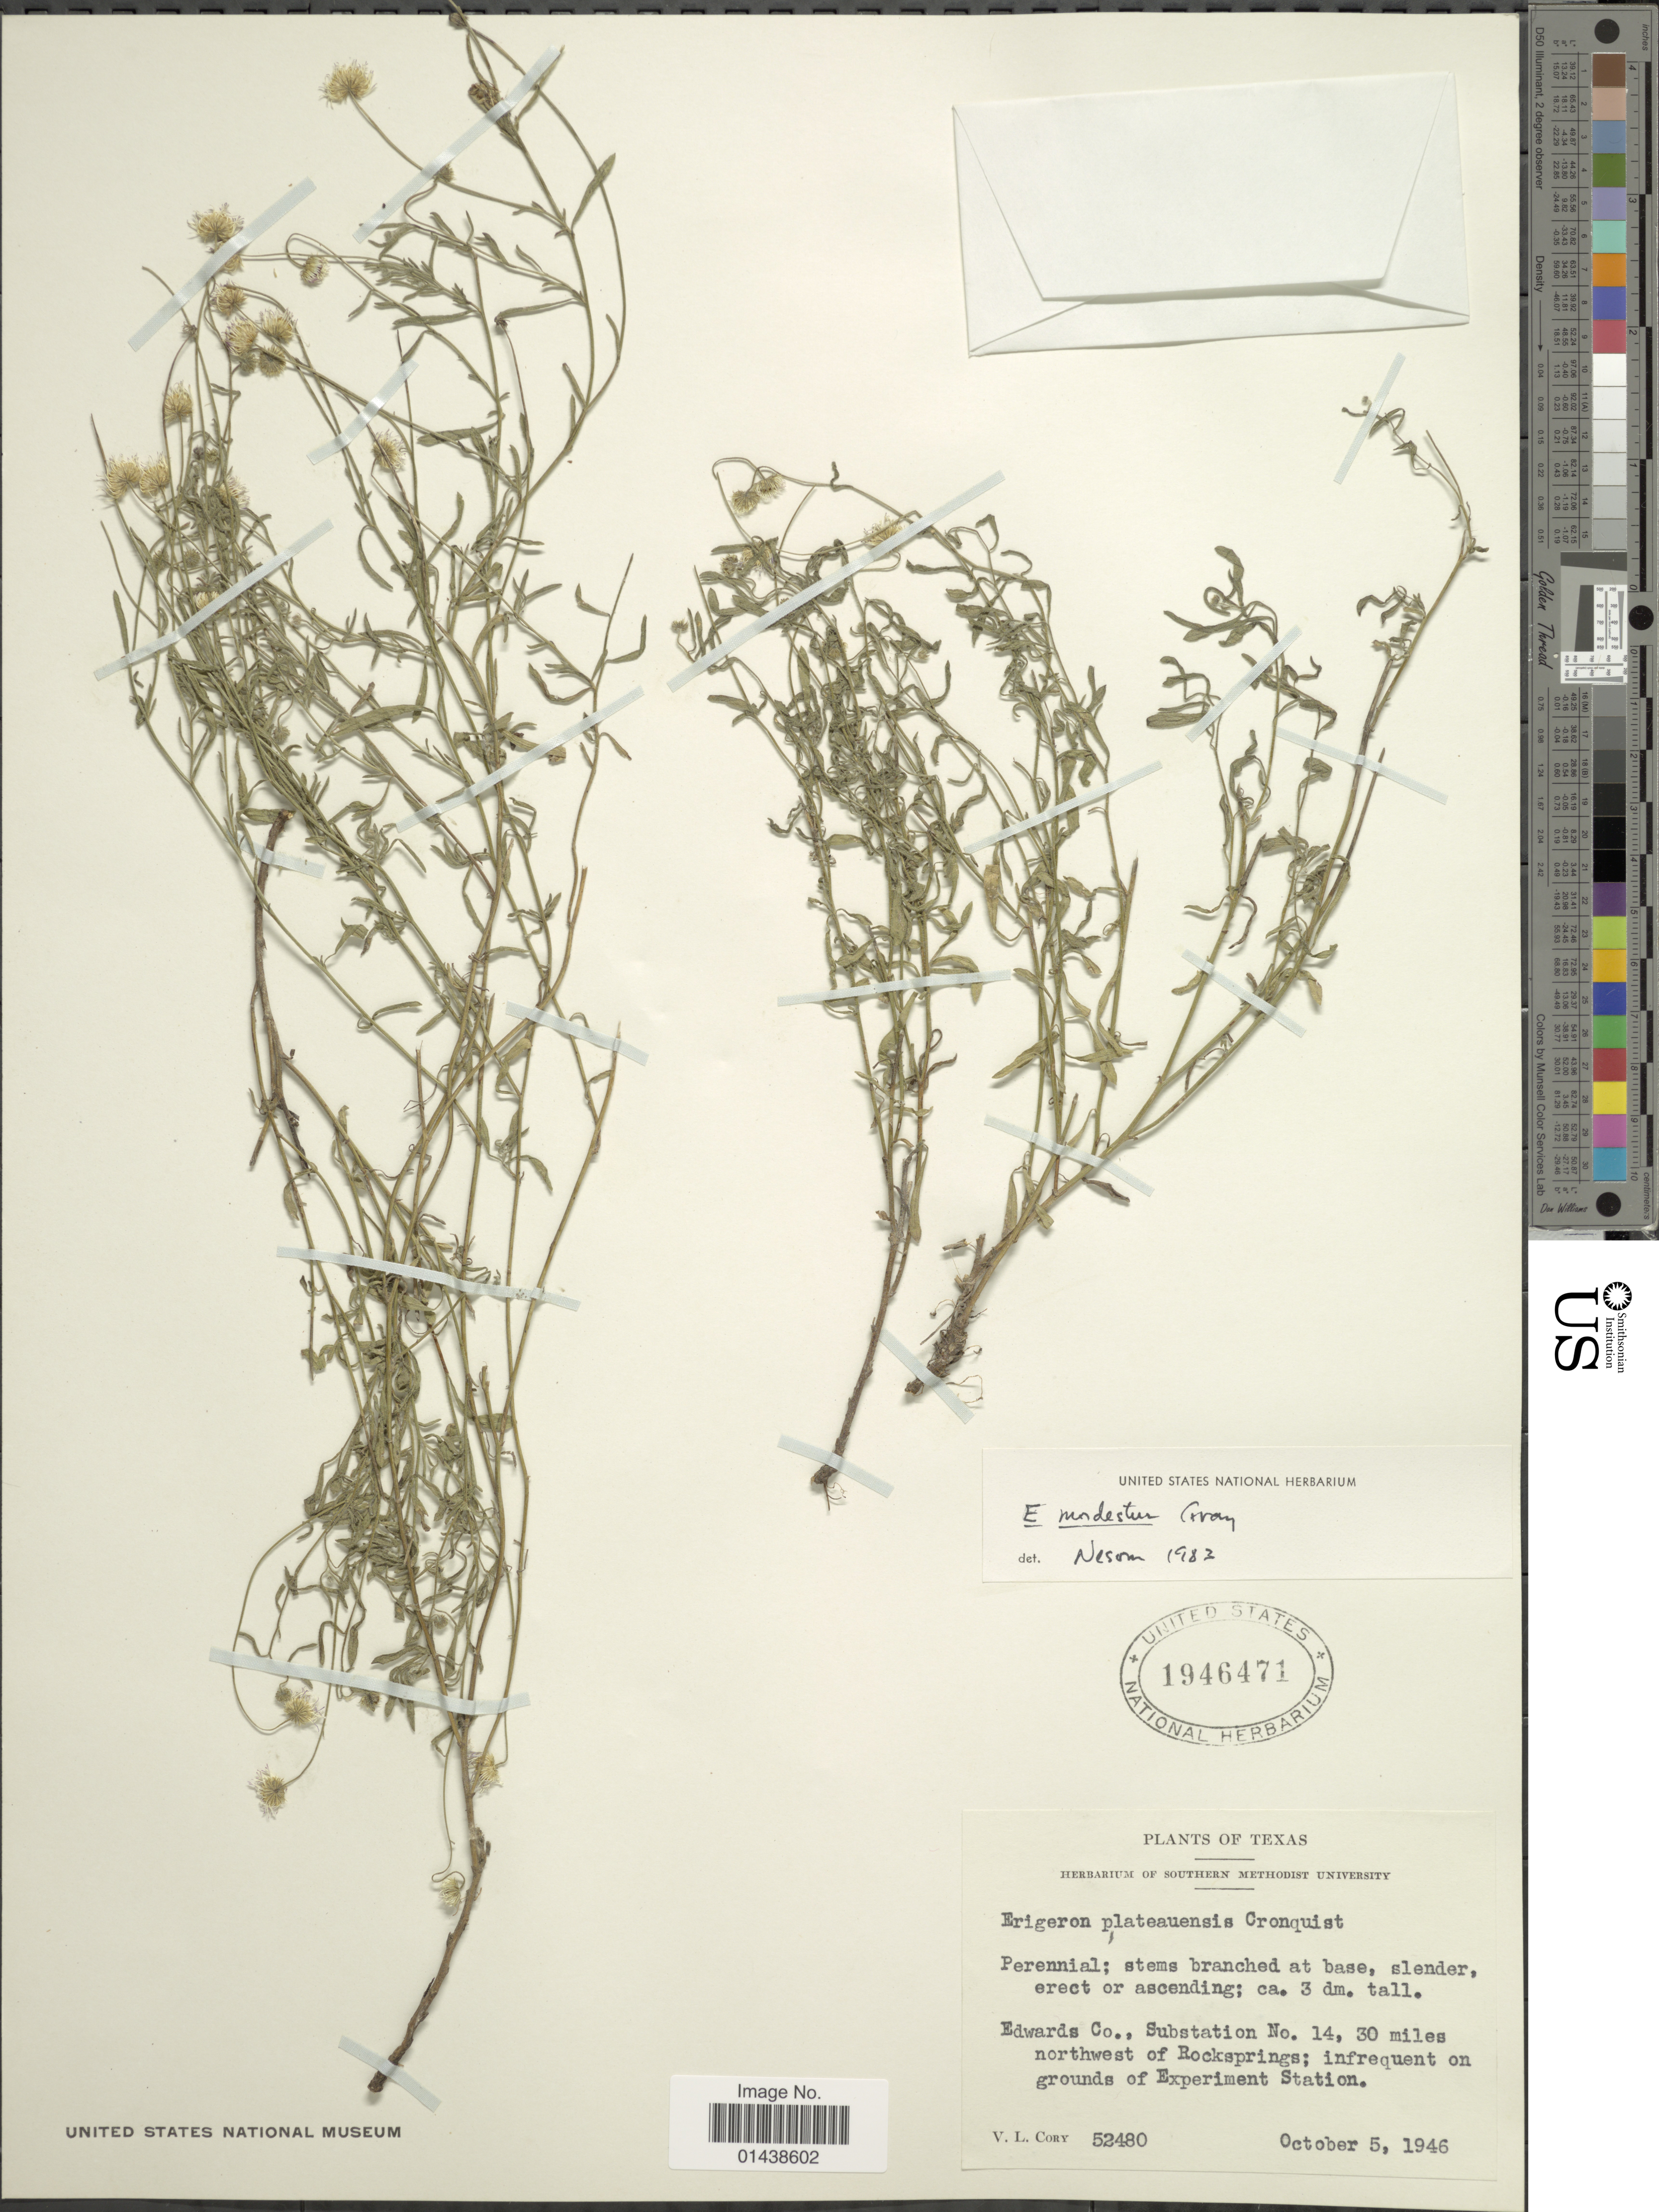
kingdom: Plantae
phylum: Tracheophyta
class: Magnoliopsida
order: Asterales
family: Asteraceae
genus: Erigeron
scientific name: Erigeron modestus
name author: A. Gray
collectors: V. Cory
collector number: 52480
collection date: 1946-10-05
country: United States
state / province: Texas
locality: Edwards Co., Substation No. 14, 30 miles northwest of Rocksprings; on grounds of Experiment Station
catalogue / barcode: US 1946471